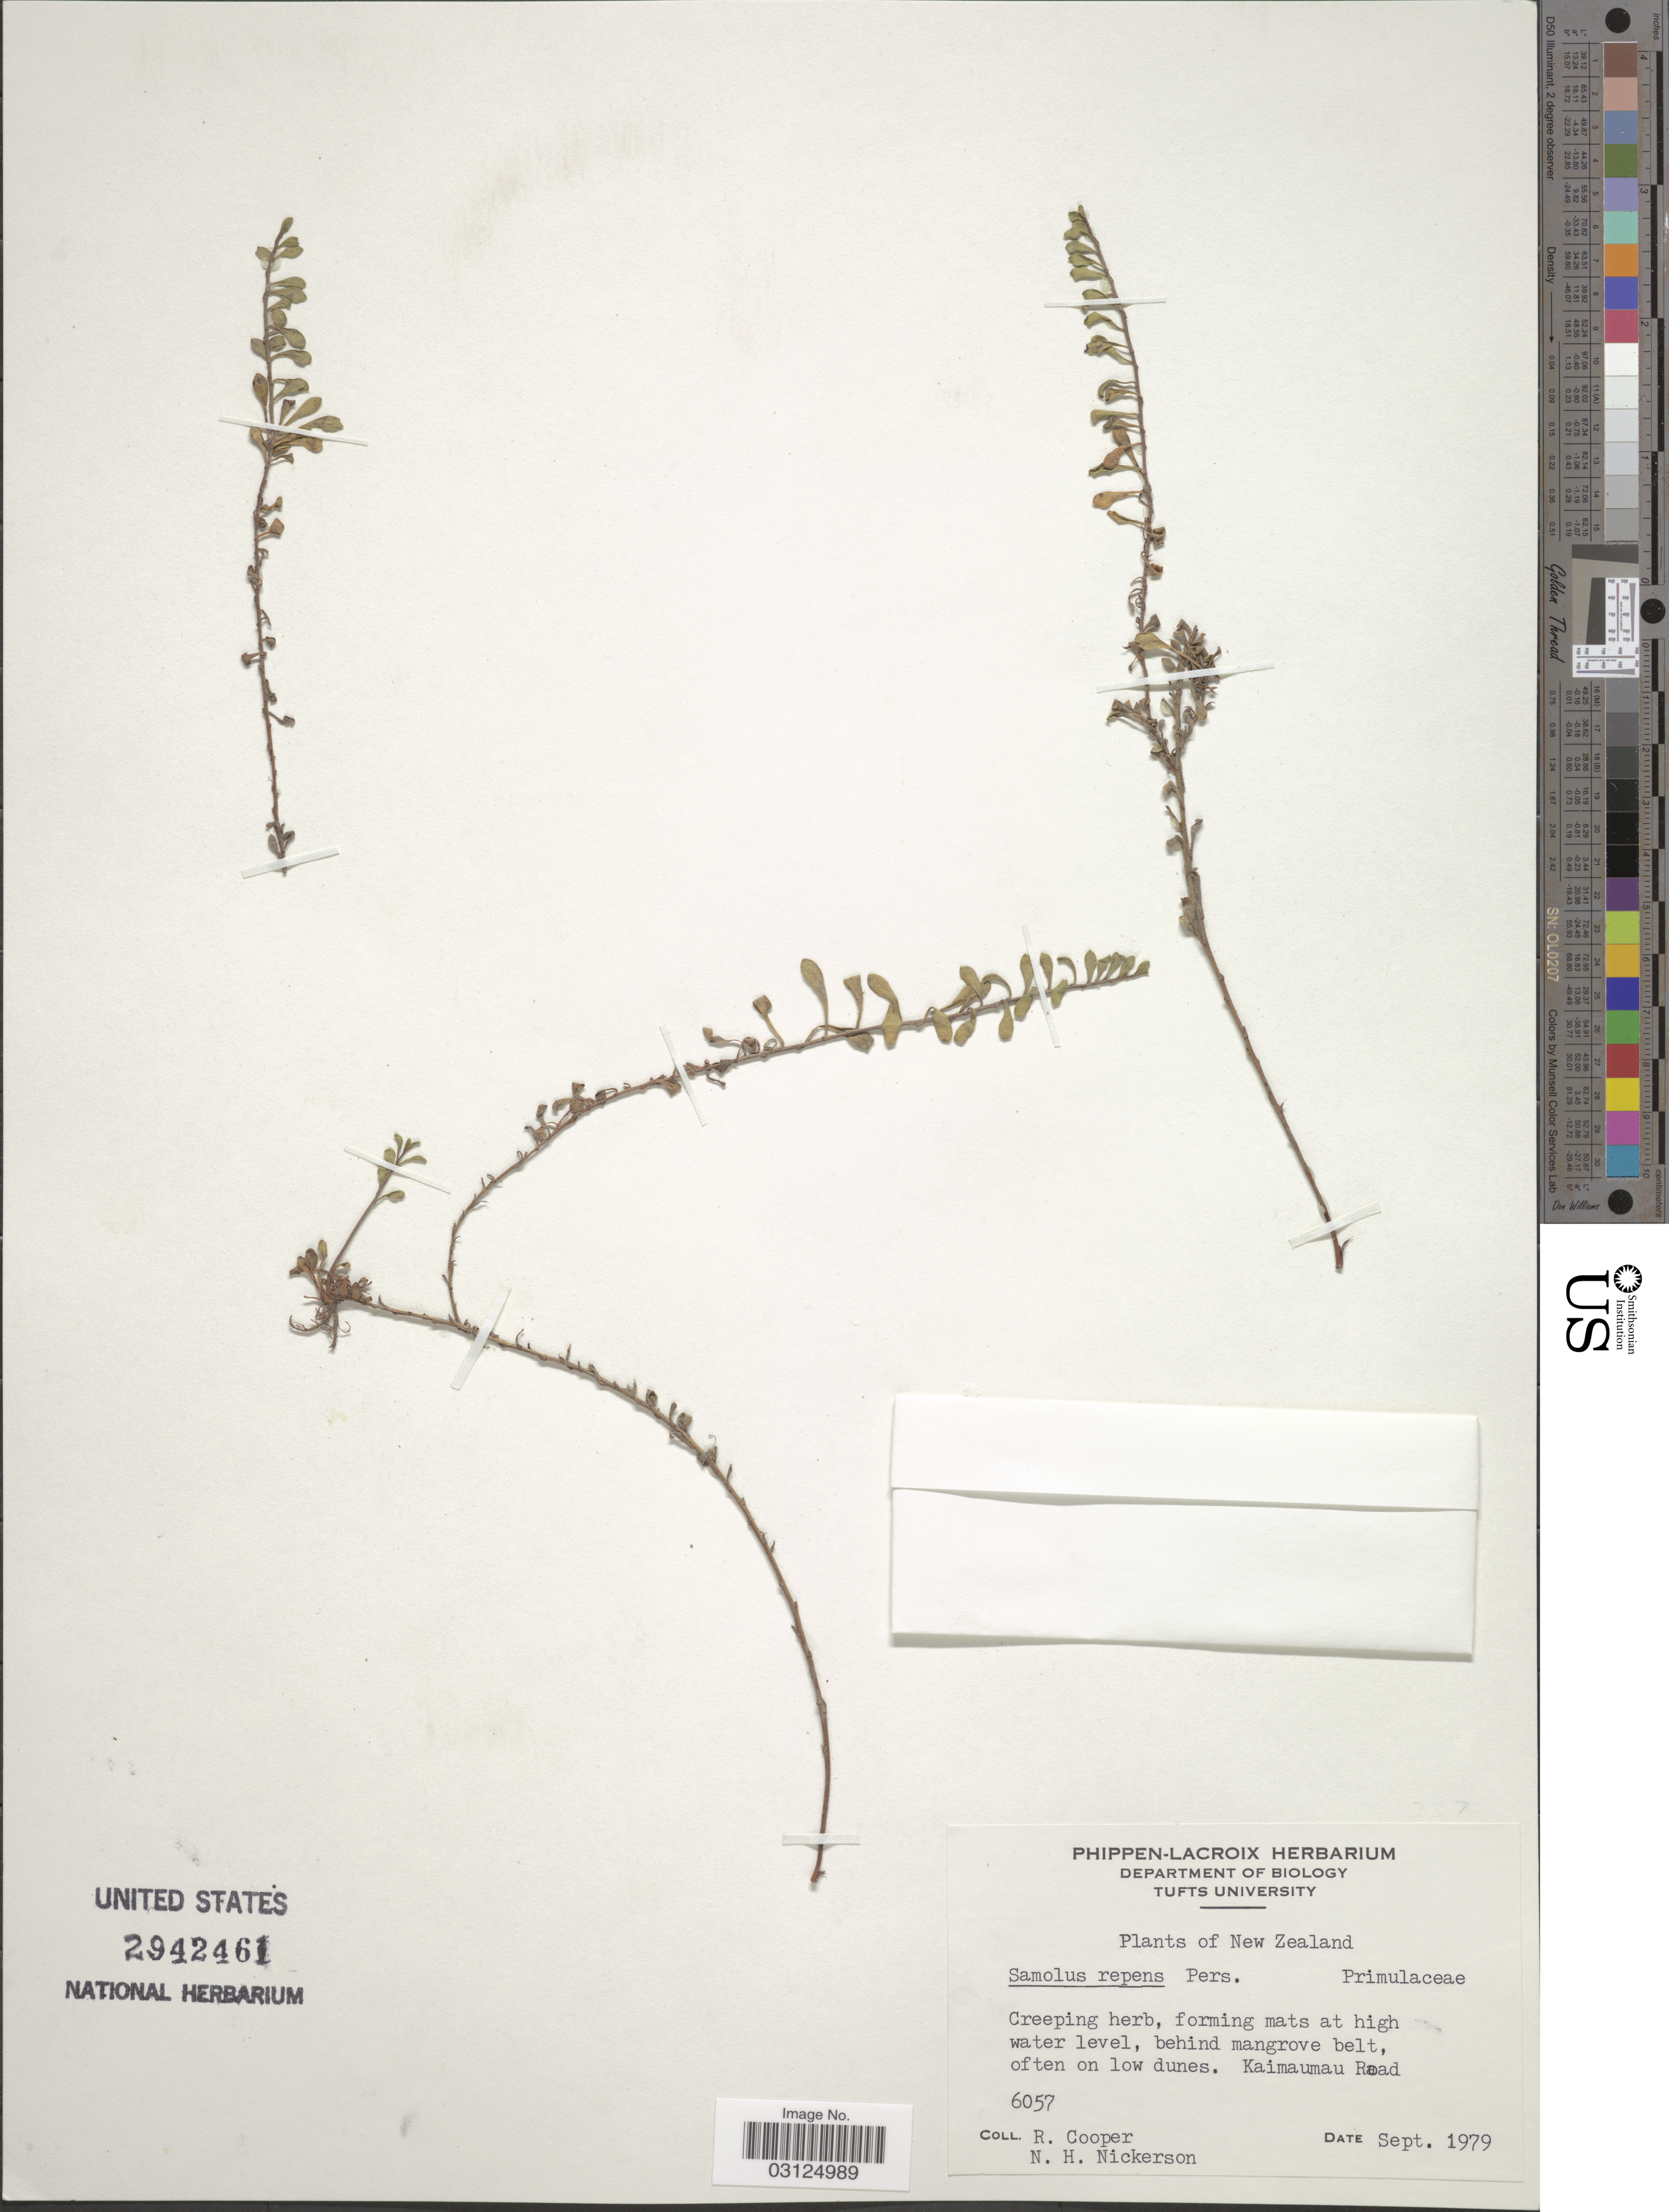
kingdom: Plantae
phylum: Tracheophyta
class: Magnoliopsida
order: Ericales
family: Primulaceae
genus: Samolus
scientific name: Samolus repens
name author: (J.R. Forst. & G. Forst.) Pers.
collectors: R. Cooper & N. Nickerson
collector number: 6057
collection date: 1979-09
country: New Zealand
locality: Kaimaumau Road.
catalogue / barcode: US 2942461